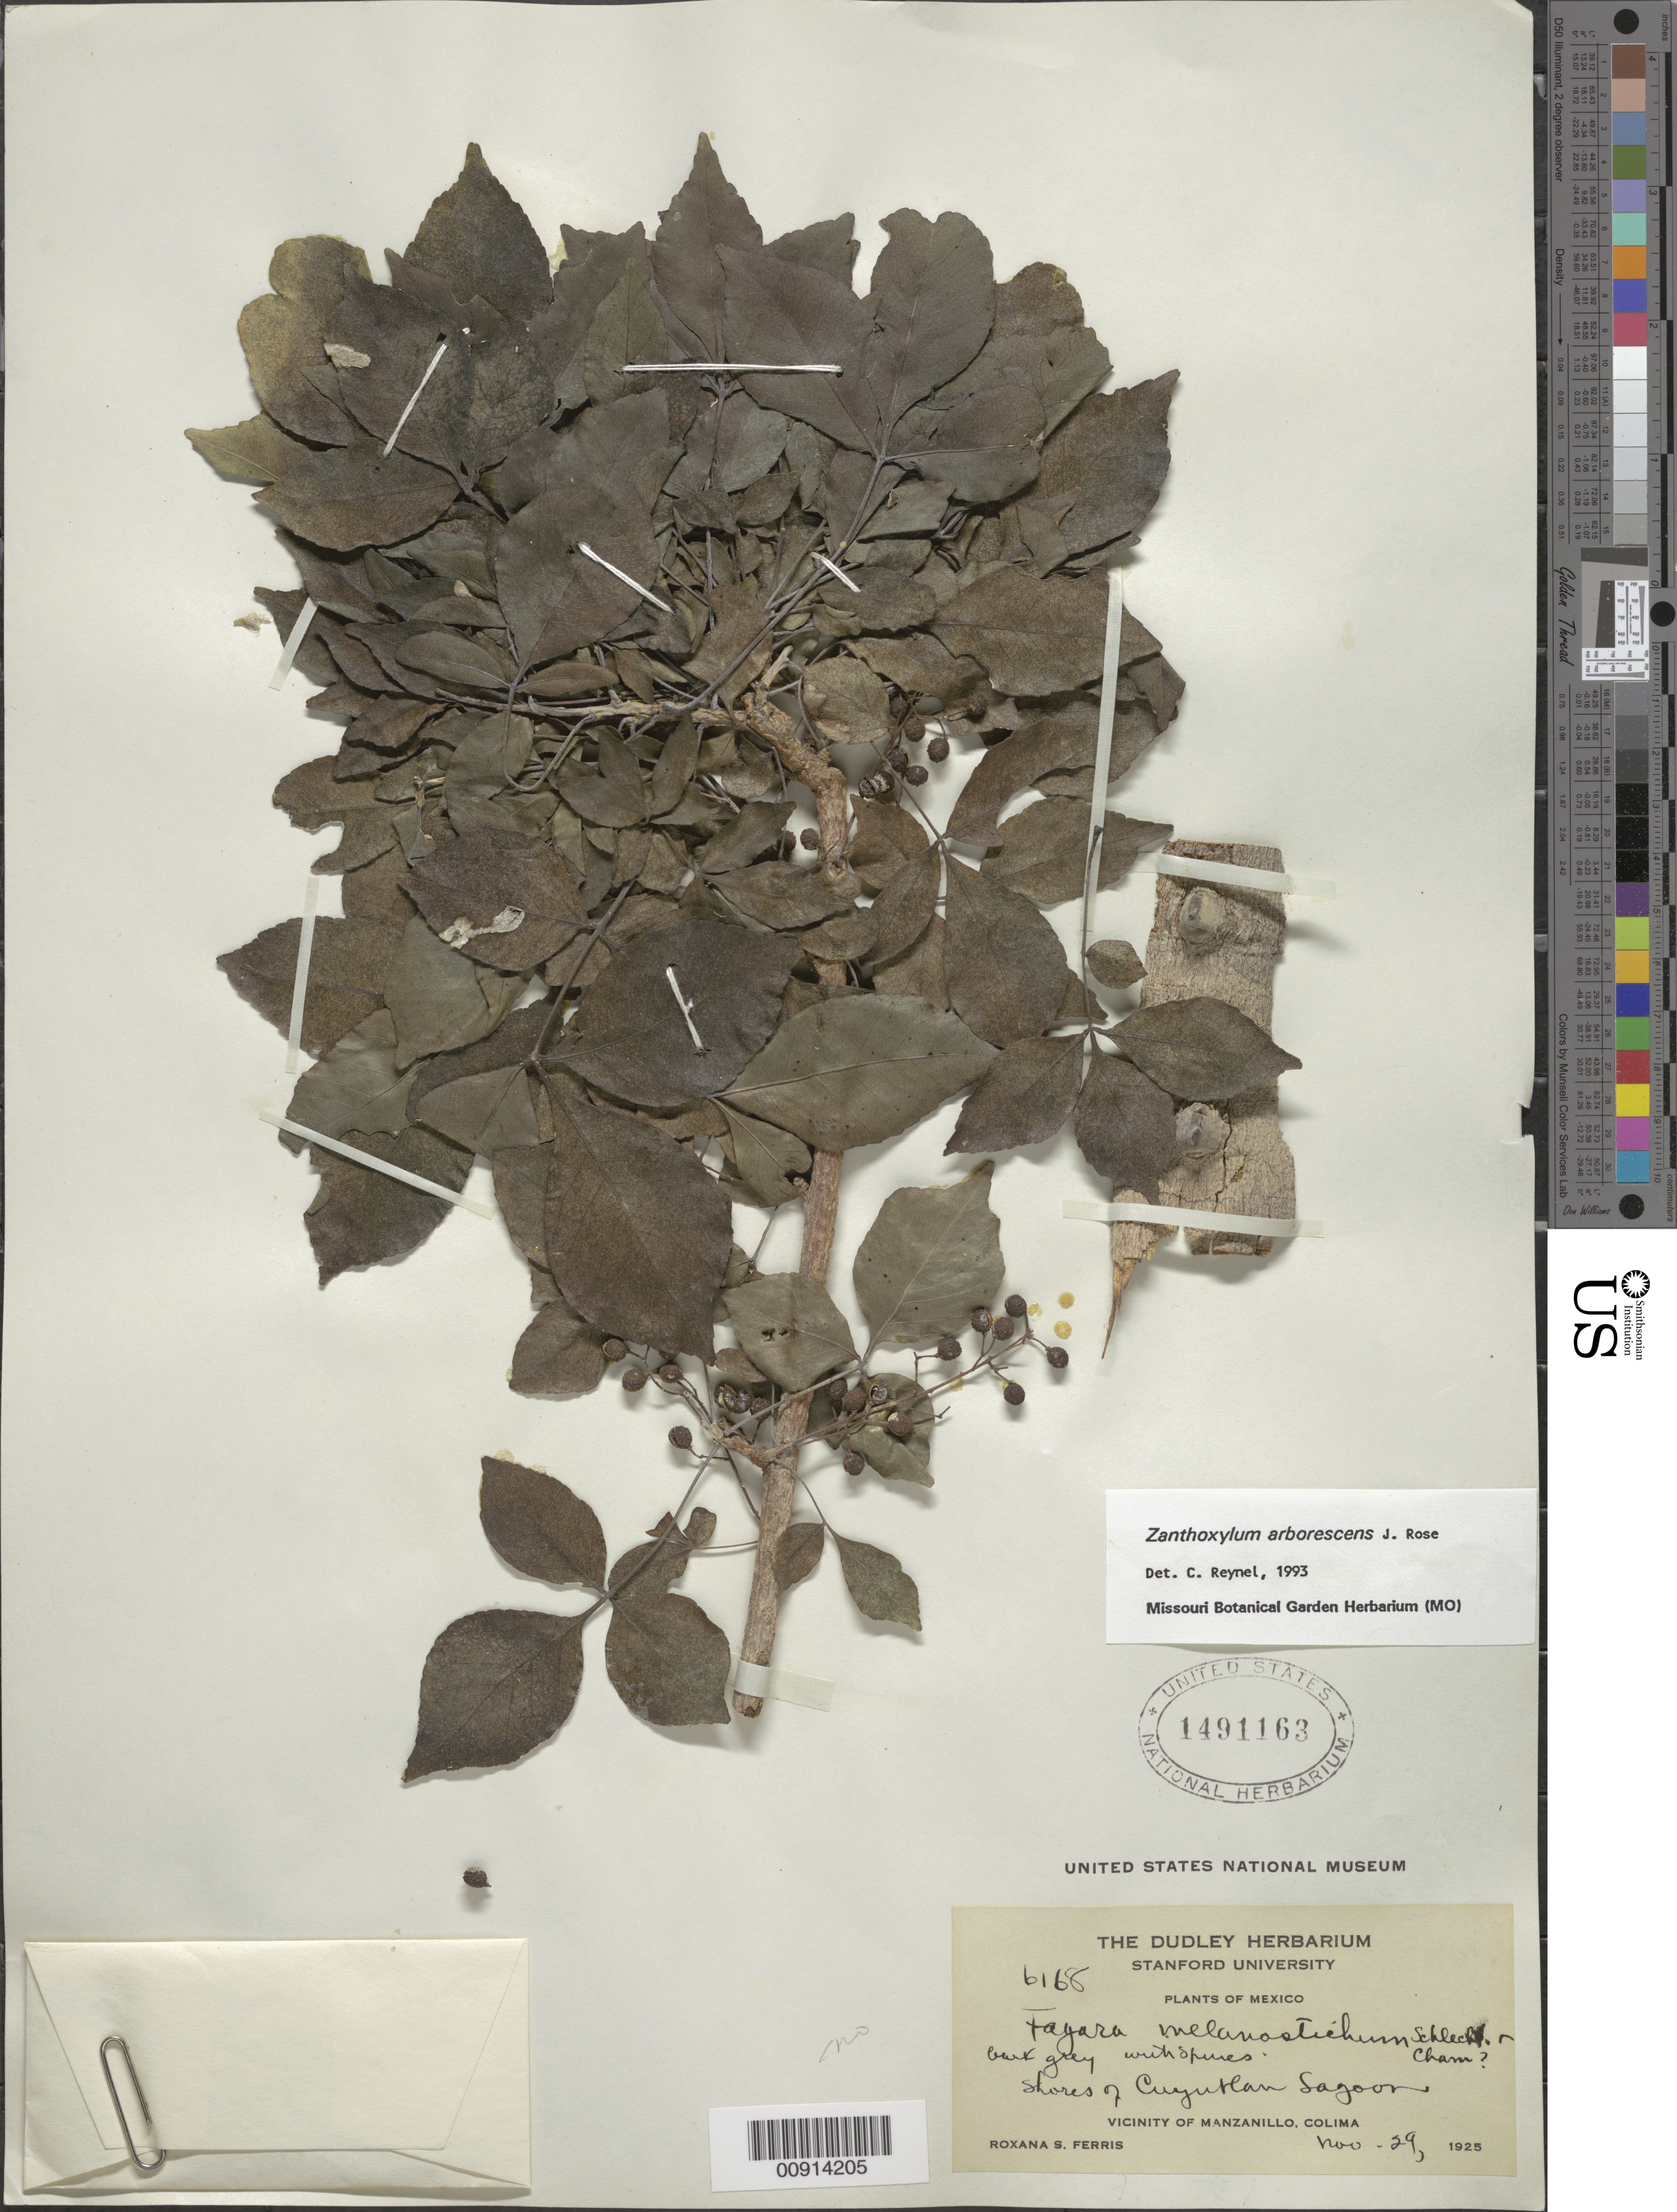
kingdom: Plantae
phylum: Tracheophyta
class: Magnoliopsida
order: Sapindales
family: Rutaceae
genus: Zanthoxylum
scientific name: Zanthoxylum arborescens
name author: Rose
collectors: R. S. Ferris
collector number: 6168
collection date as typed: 29 Nov 1925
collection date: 1925-11-29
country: Mexico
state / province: Colima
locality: Shores of Cuyutlán Lagoon. Vicinity of Manzanillo, Colima.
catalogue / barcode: US 1491163